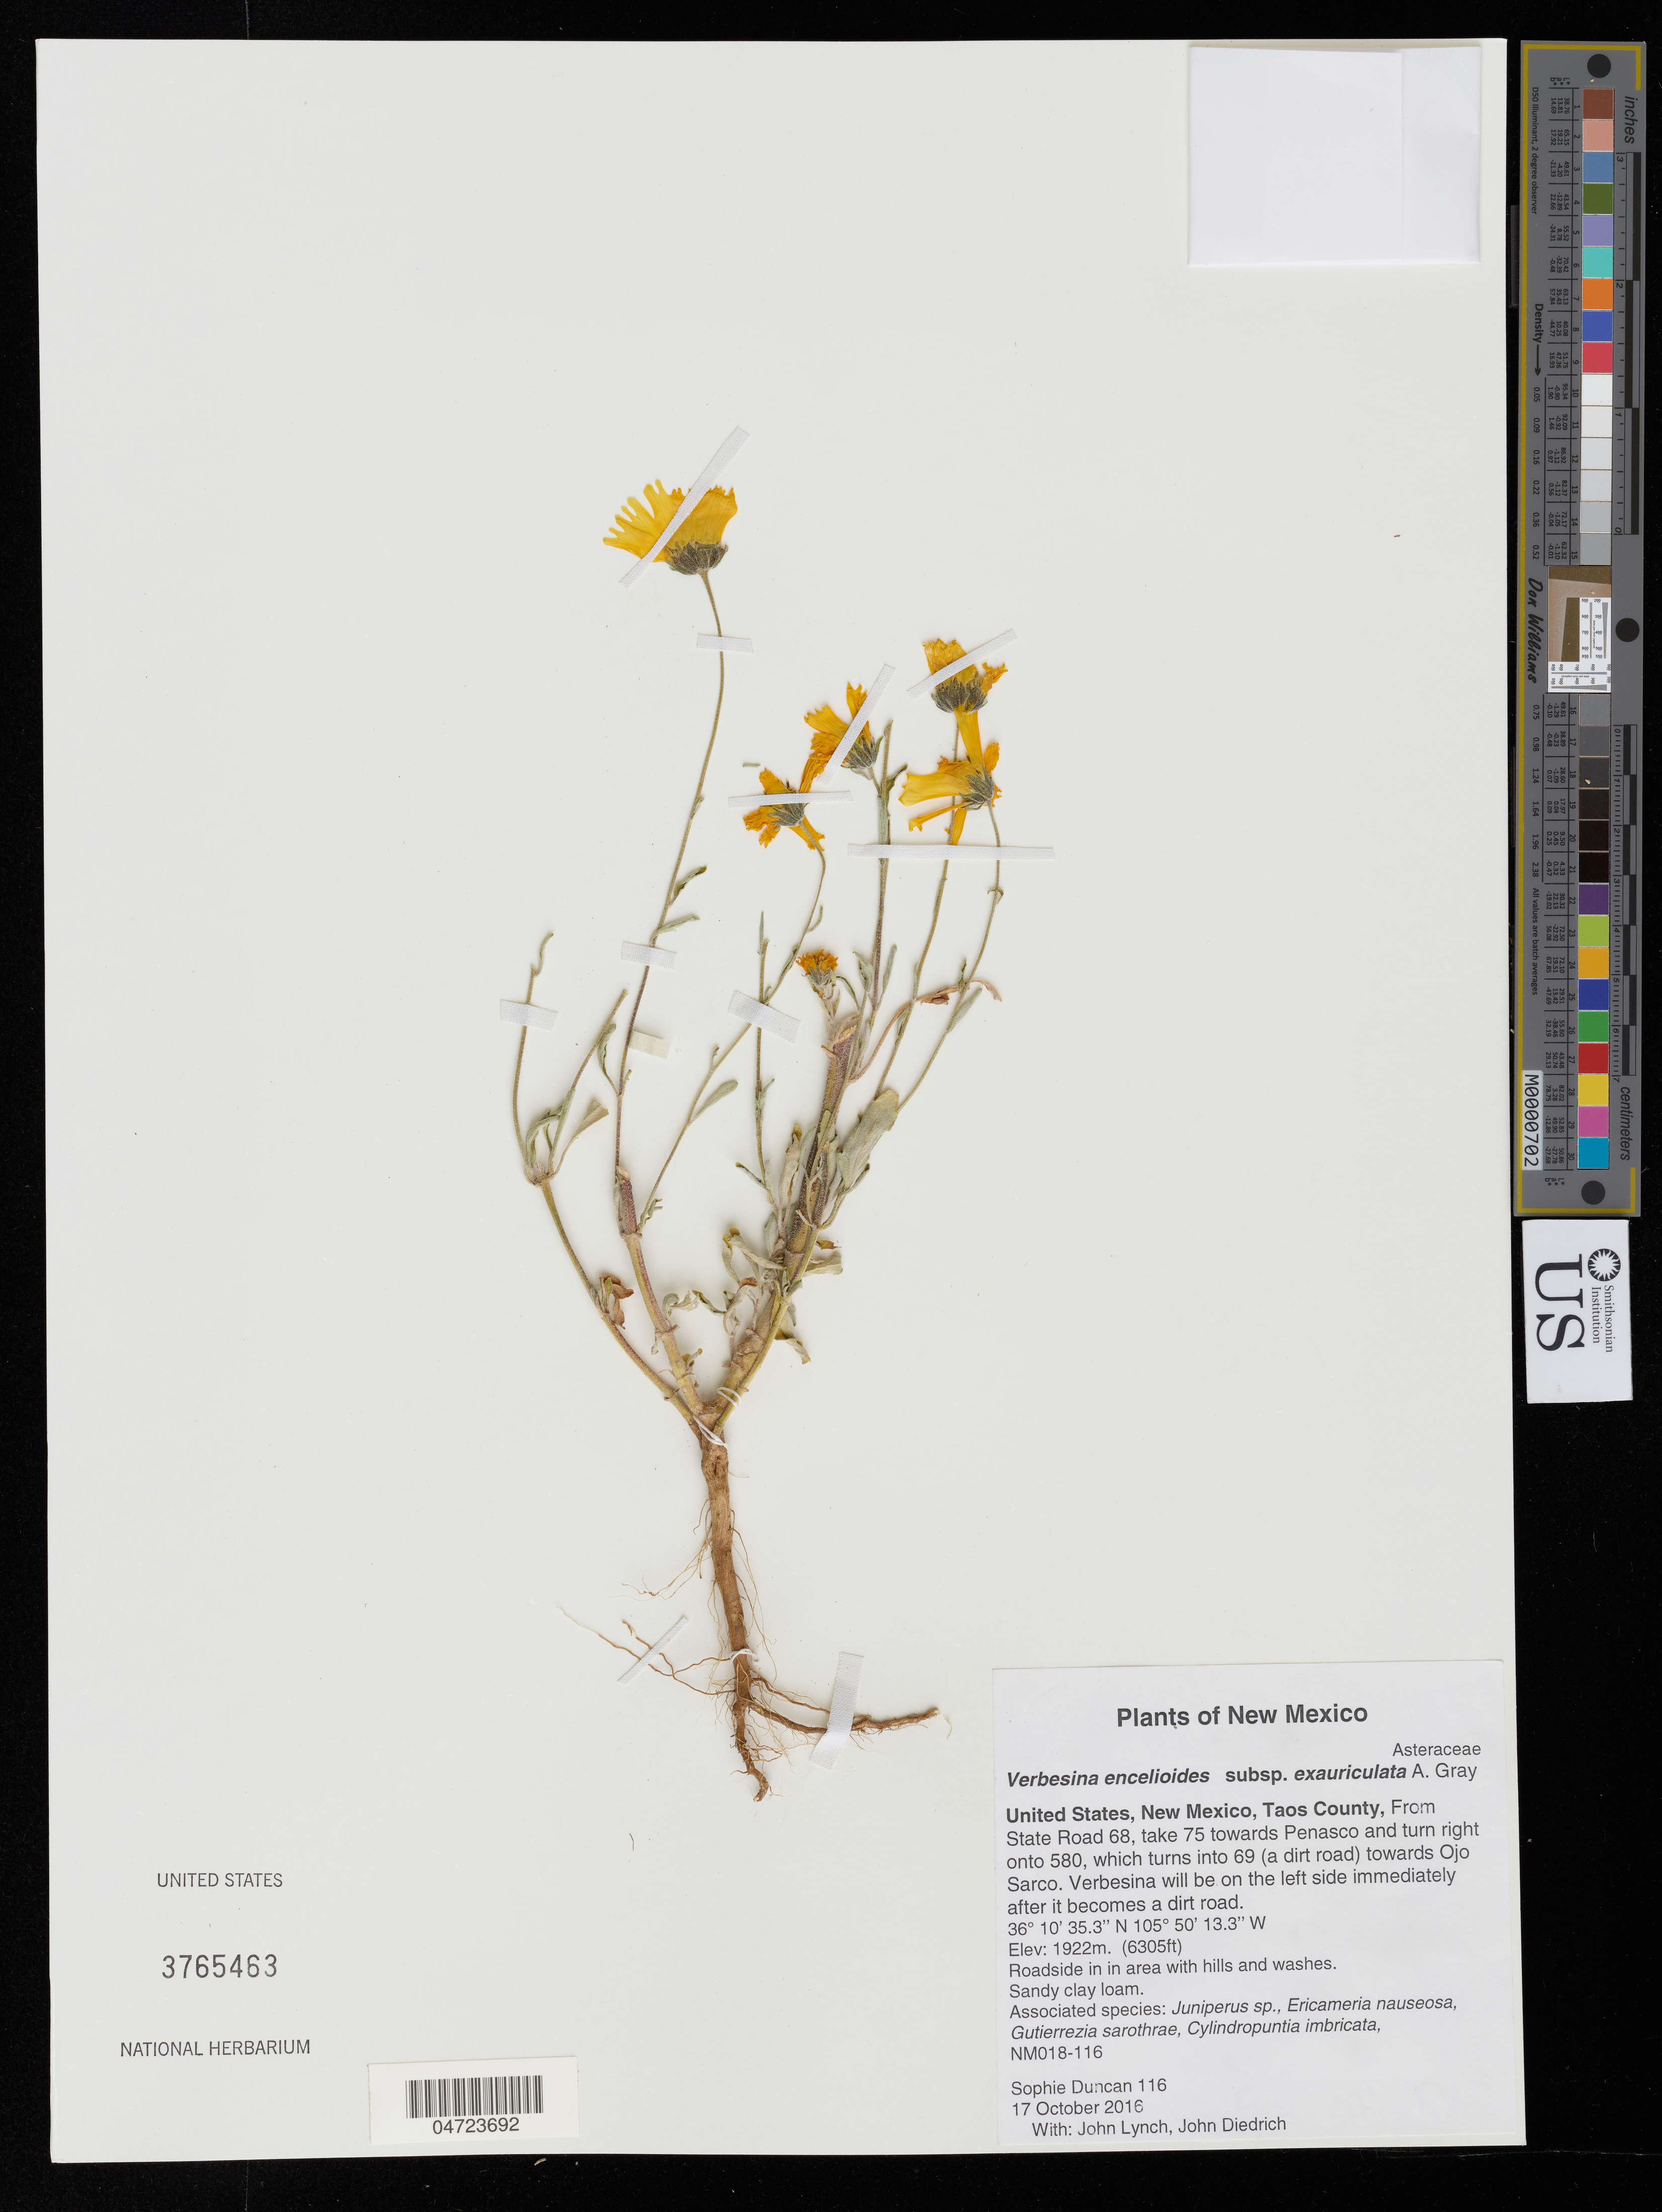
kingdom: Plantae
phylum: Tracheophyta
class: Magnoliopsida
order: Asterales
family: Asteraceae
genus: Verbesina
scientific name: Verbesina encelioides subsp. exauriculata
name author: B.L. Rob. & Greenm.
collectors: S. Duncan, J. Lynch & J. Diedrich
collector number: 116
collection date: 2016-10-17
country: United States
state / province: New Mexico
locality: Taos County, From State Road 68, take 75 towards Penasco and turn right onto 580, which turns into 69 (a dirt road) towards Ojo Sarco. Verbesina will be on the left side immediately after it becomes a dirt road.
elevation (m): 1922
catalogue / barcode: US 3765463